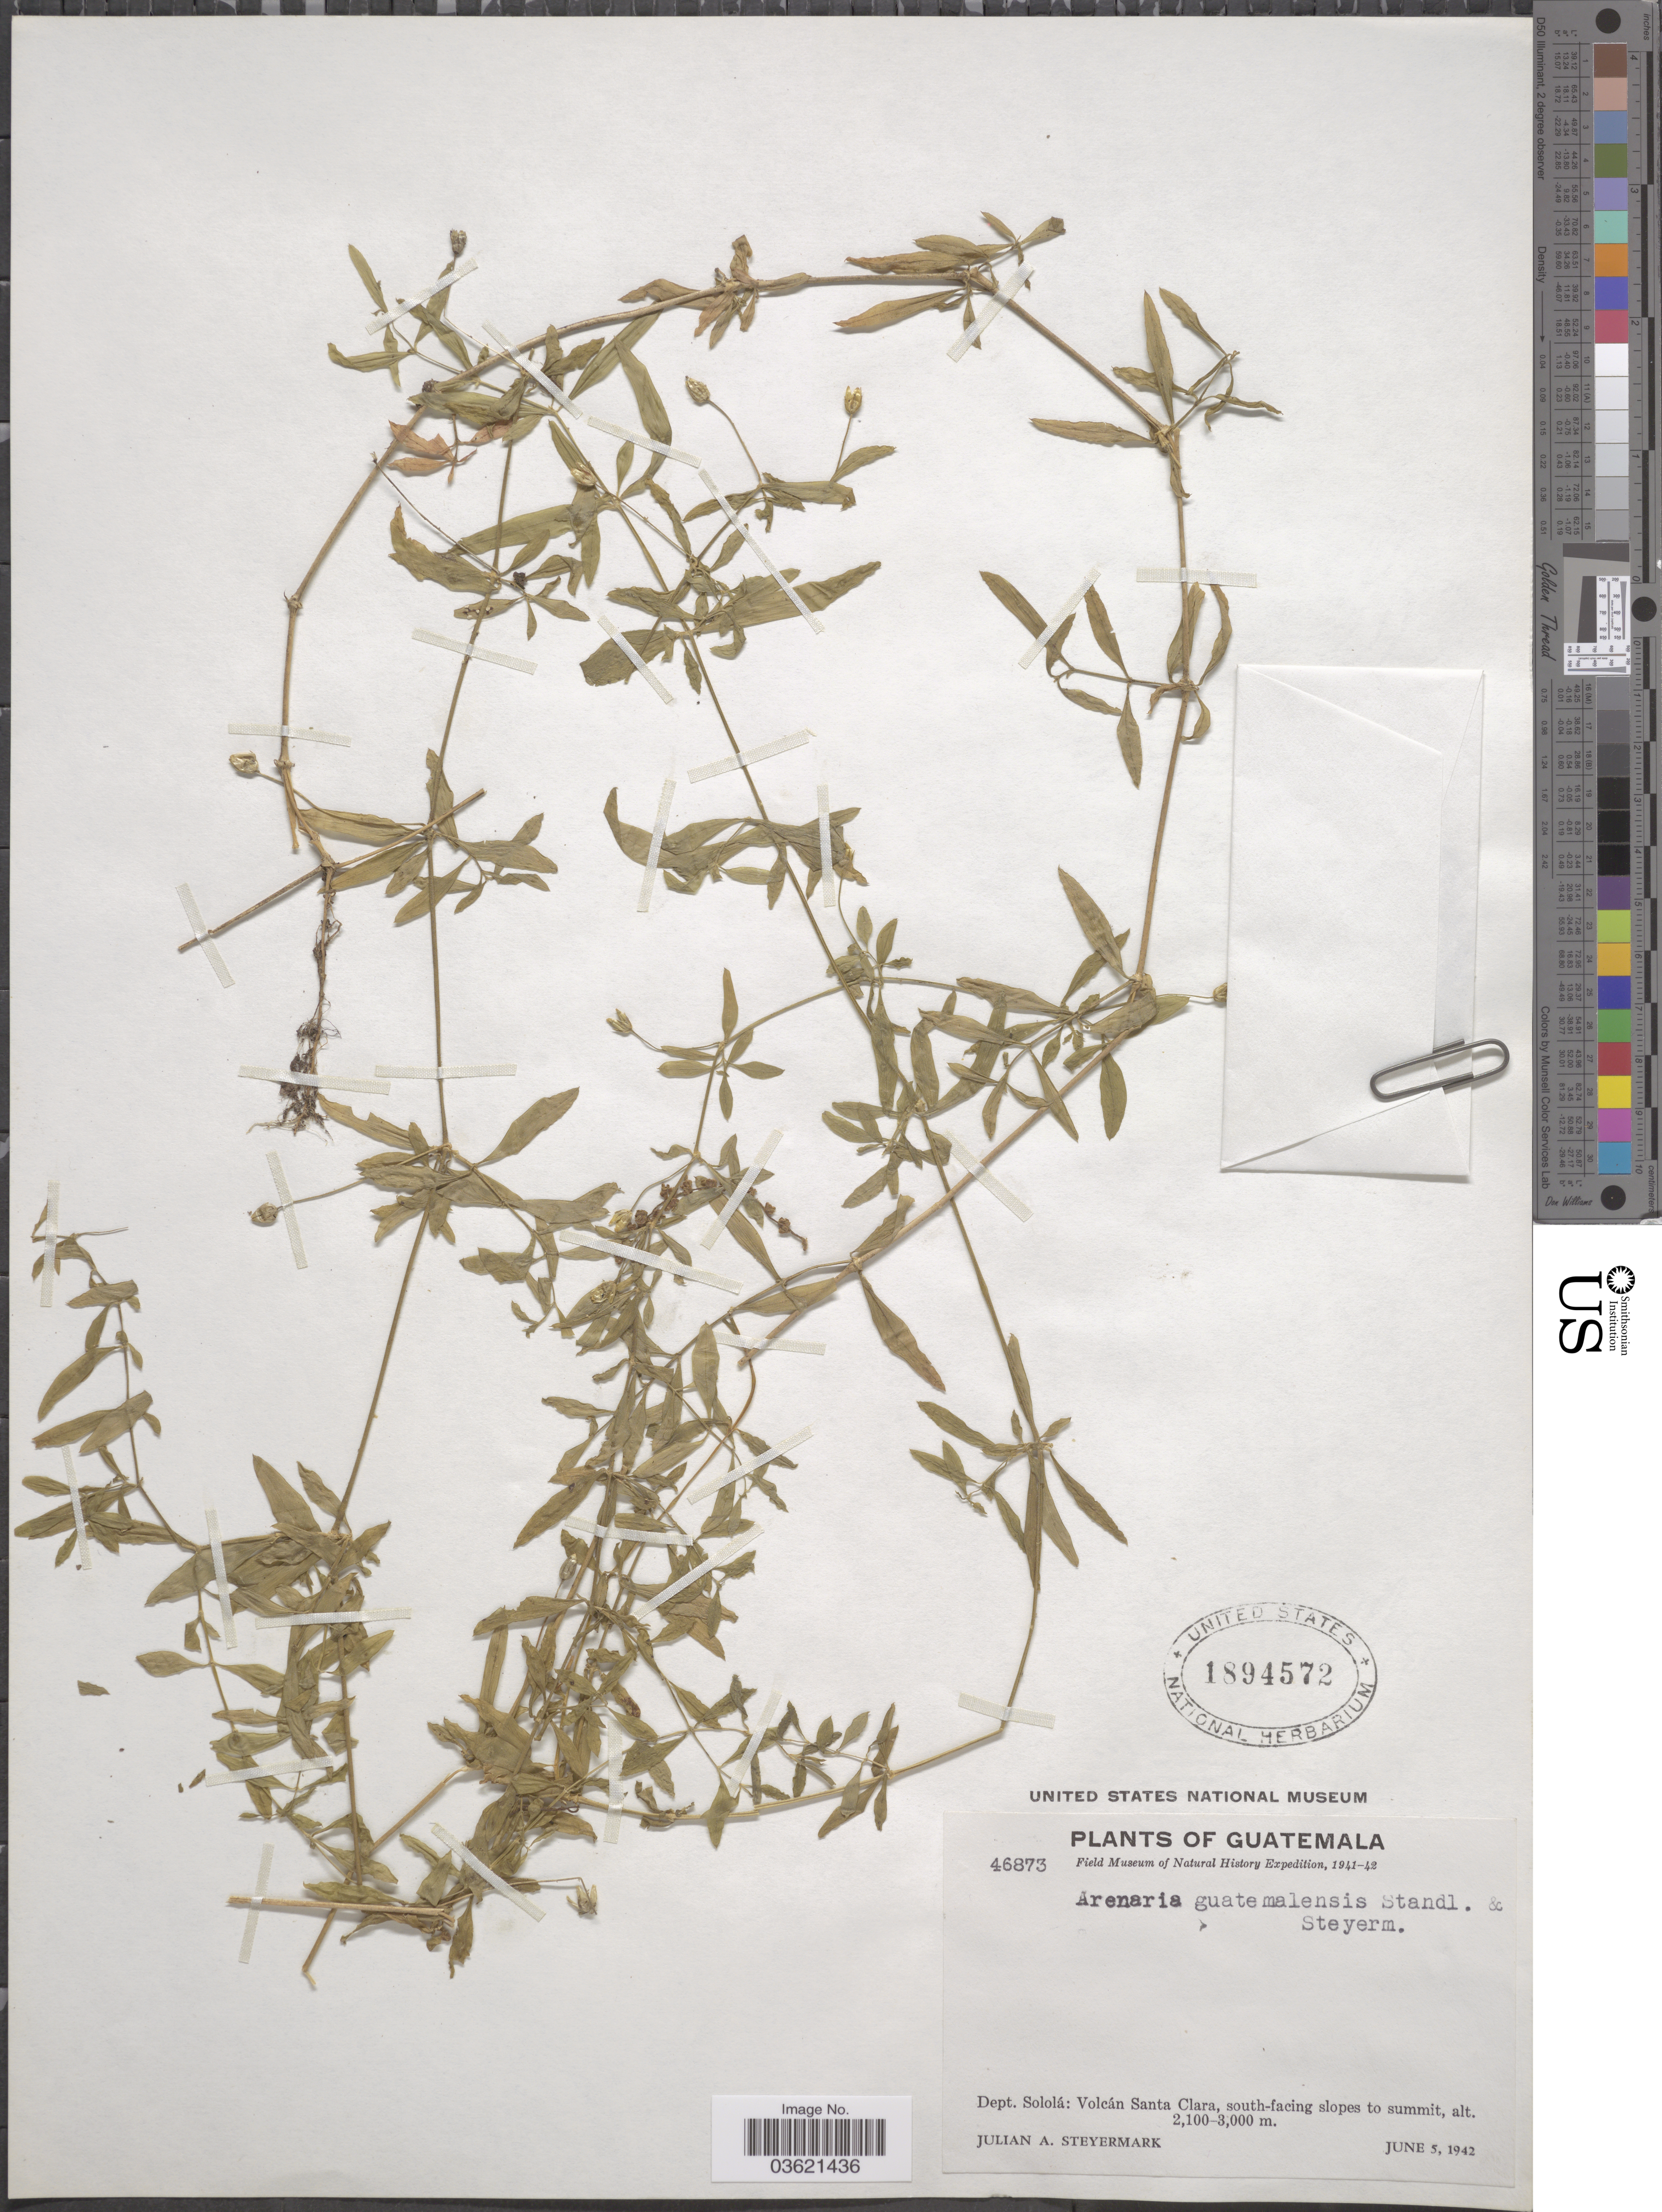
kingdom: Plantae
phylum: Tracheophyta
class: Magnoliopsida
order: Caryophyllales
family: Caryophyllaceae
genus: Arenaria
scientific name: Arenaria guatemalensis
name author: Standl. ex Steyerm.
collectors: J. Steyermark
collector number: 46873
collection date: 1942-06-05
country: Guatemala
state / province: Sololá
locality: Dept. Sololá: Volcán Santa Clara, south-facing slopes to summit.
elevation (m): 2100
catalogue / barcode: US 1894572